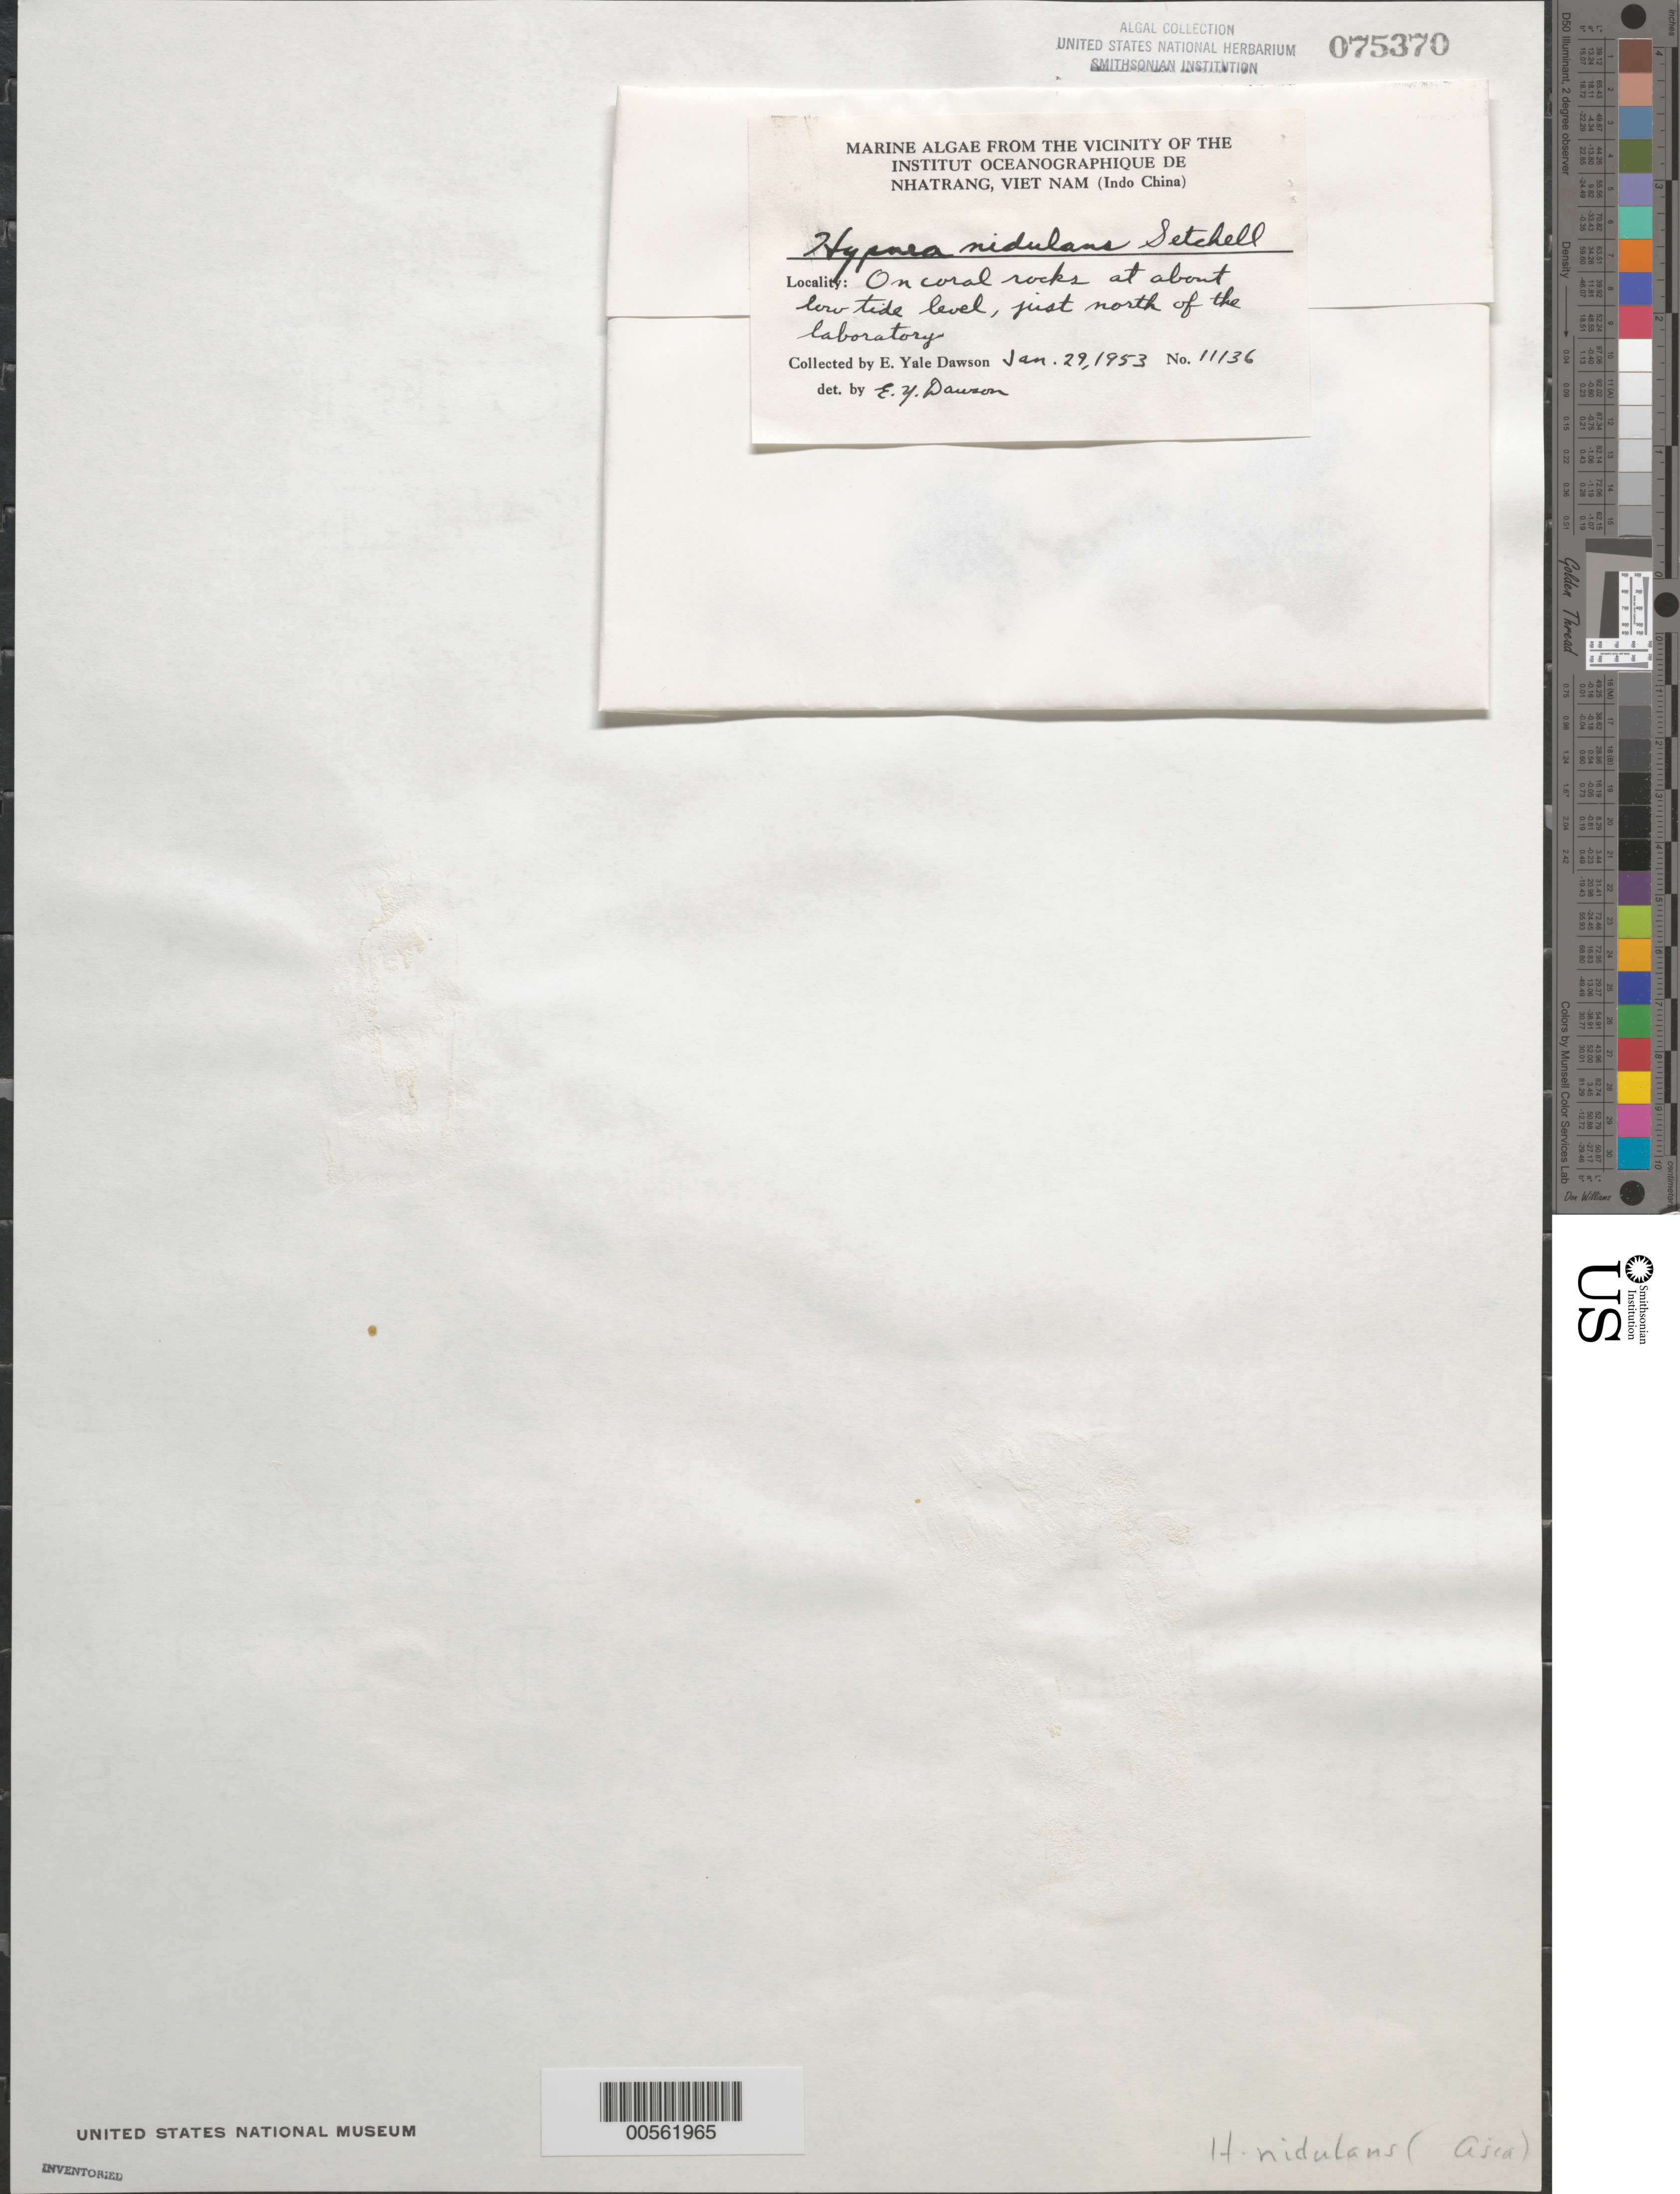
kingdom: Plantae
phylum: Rhodophyta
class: Florideophyceae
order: Gigartinales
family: Cystocloniaceae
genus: Hypnea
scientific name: Hypnea nidulans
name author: Setchell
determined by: Dawson, E. Y.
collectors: E. Y. Dawson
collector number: EYD 11136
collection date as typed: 29 Jan 1953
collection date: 1953-01-29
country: Vietnam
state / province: Phu Khanh Province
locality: Nhatrang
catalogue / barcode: US 75370